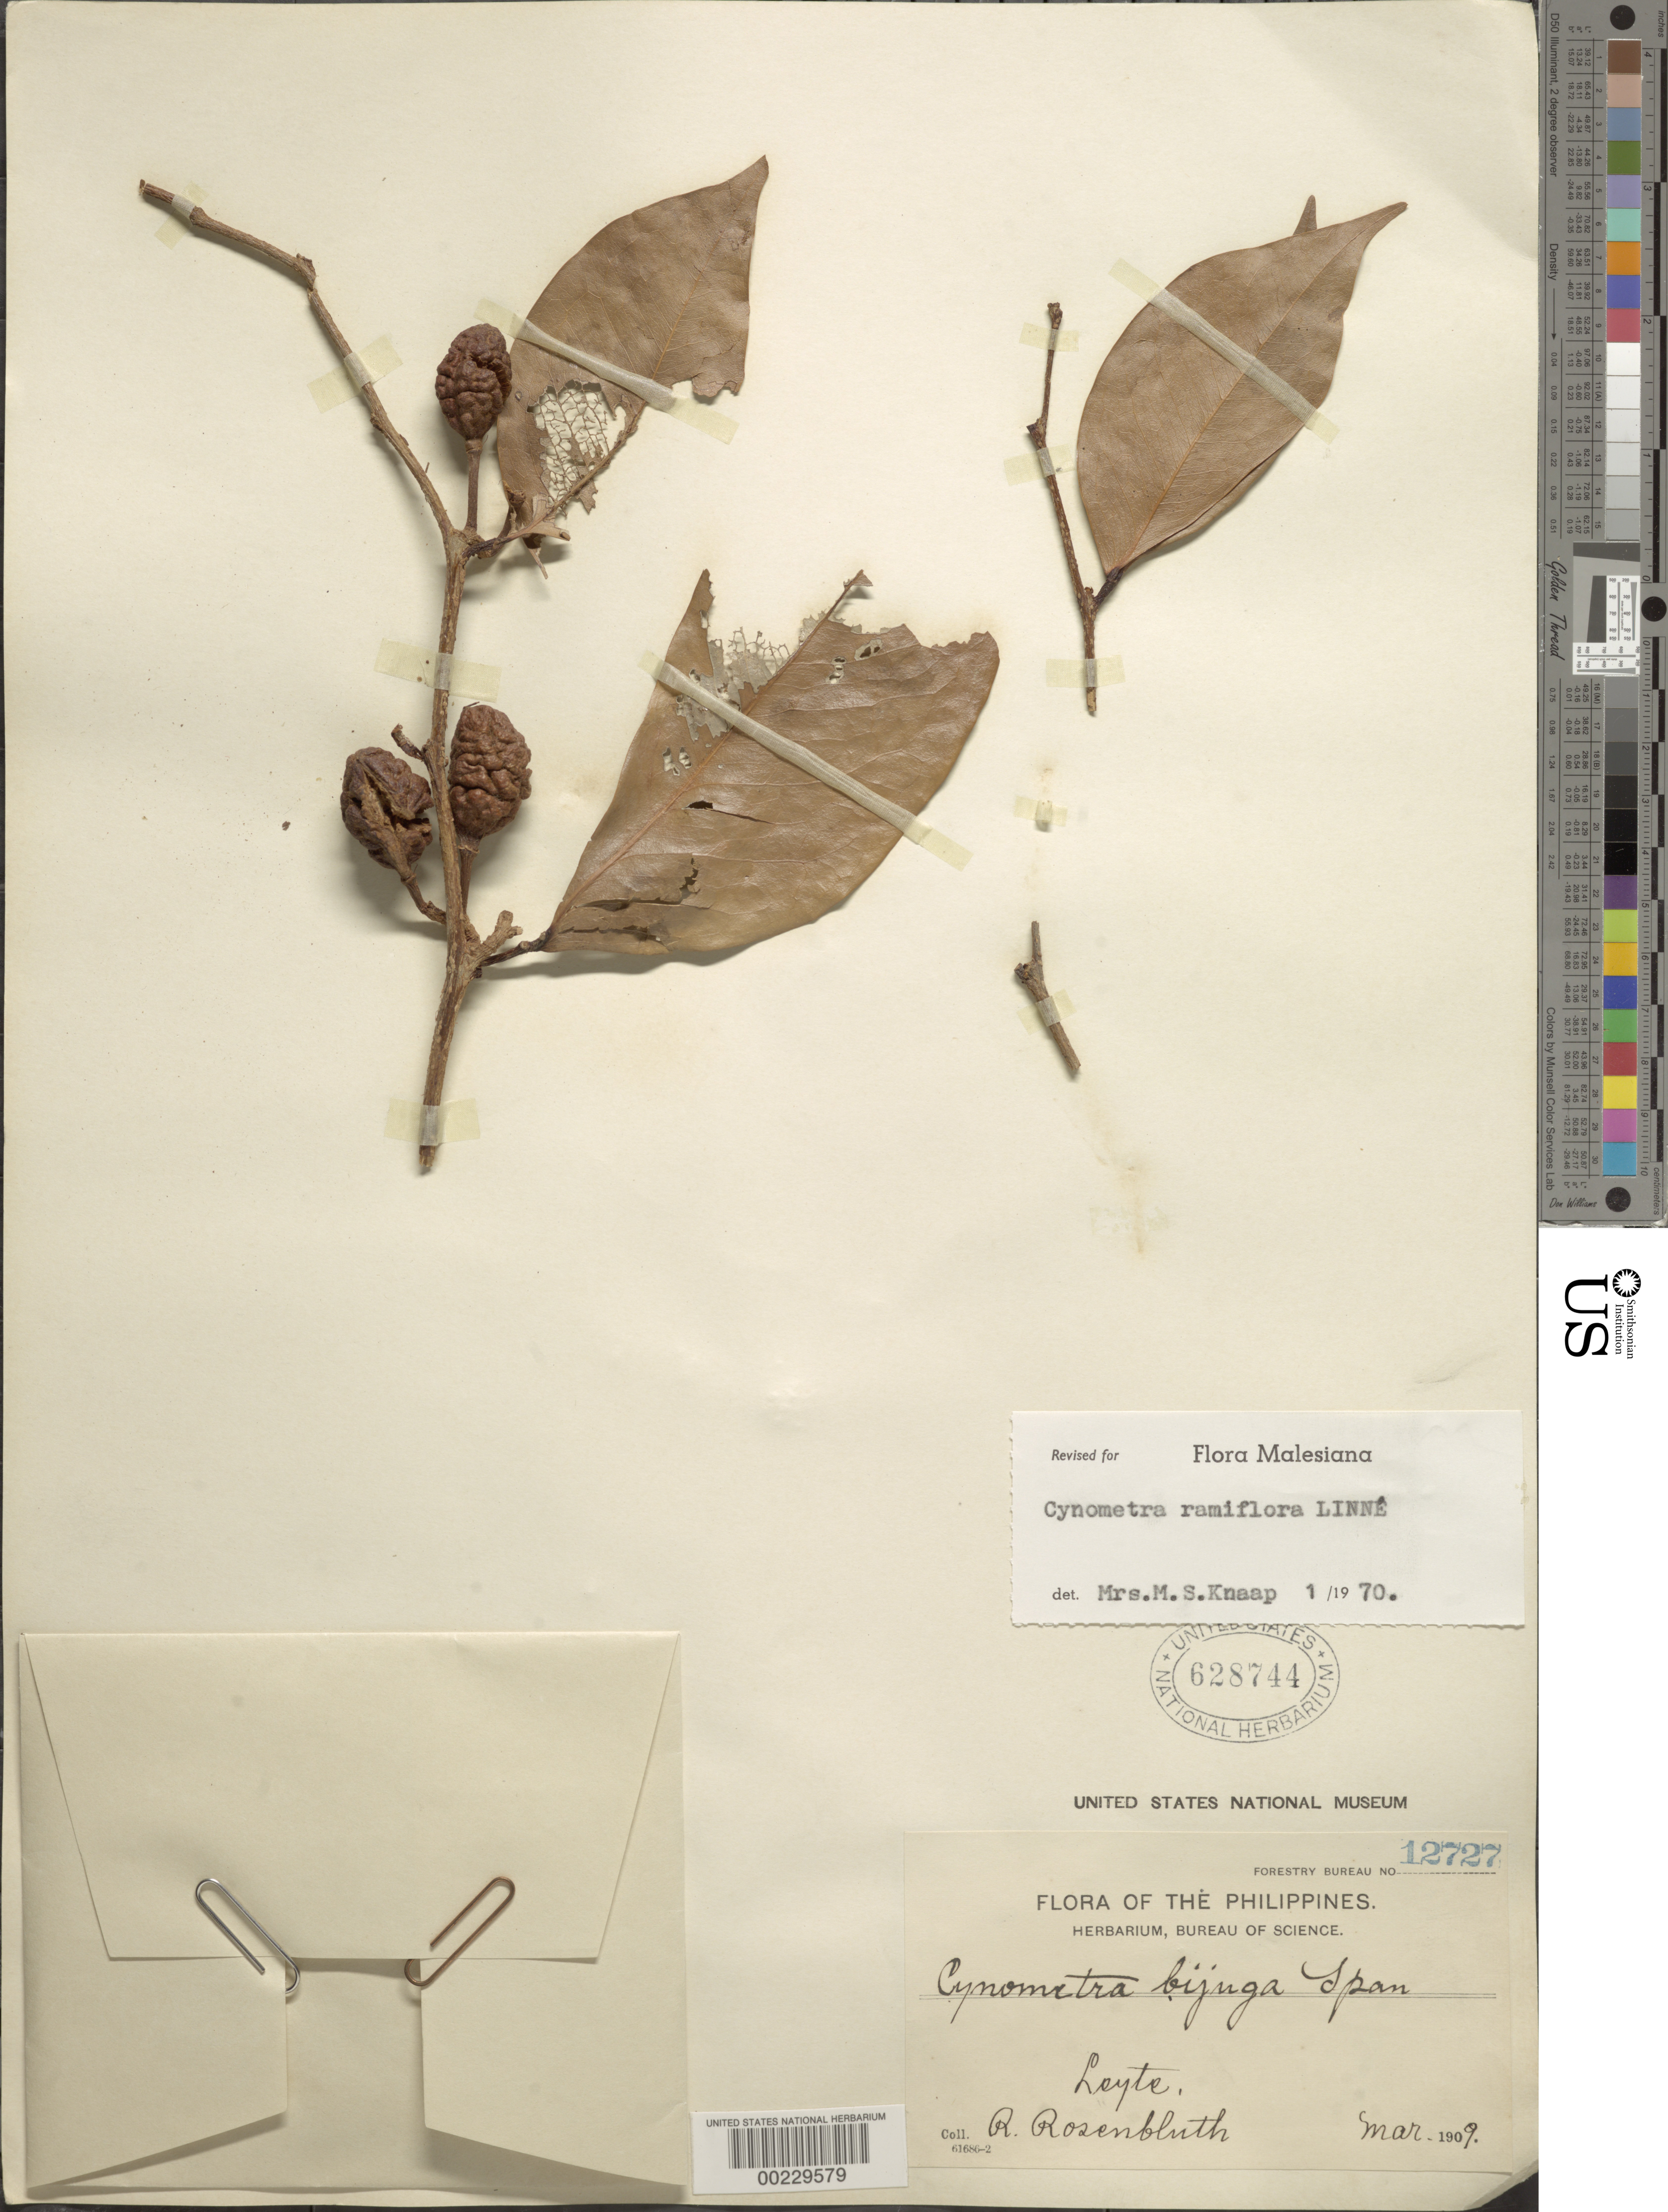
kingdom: Plantae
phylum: Tracheophyta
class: Magnoliopsida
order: Fabales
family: Fabaceae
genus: Cynometra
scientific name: Cynometra ramiflora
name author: L.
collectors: R. Rosenbluth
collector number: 12727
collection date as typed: Mar 1909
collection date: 1909-03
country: Philippines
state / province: Eastern Visayas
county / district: Leyte / Southern Leyte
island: Leyte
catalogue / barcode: US 628744